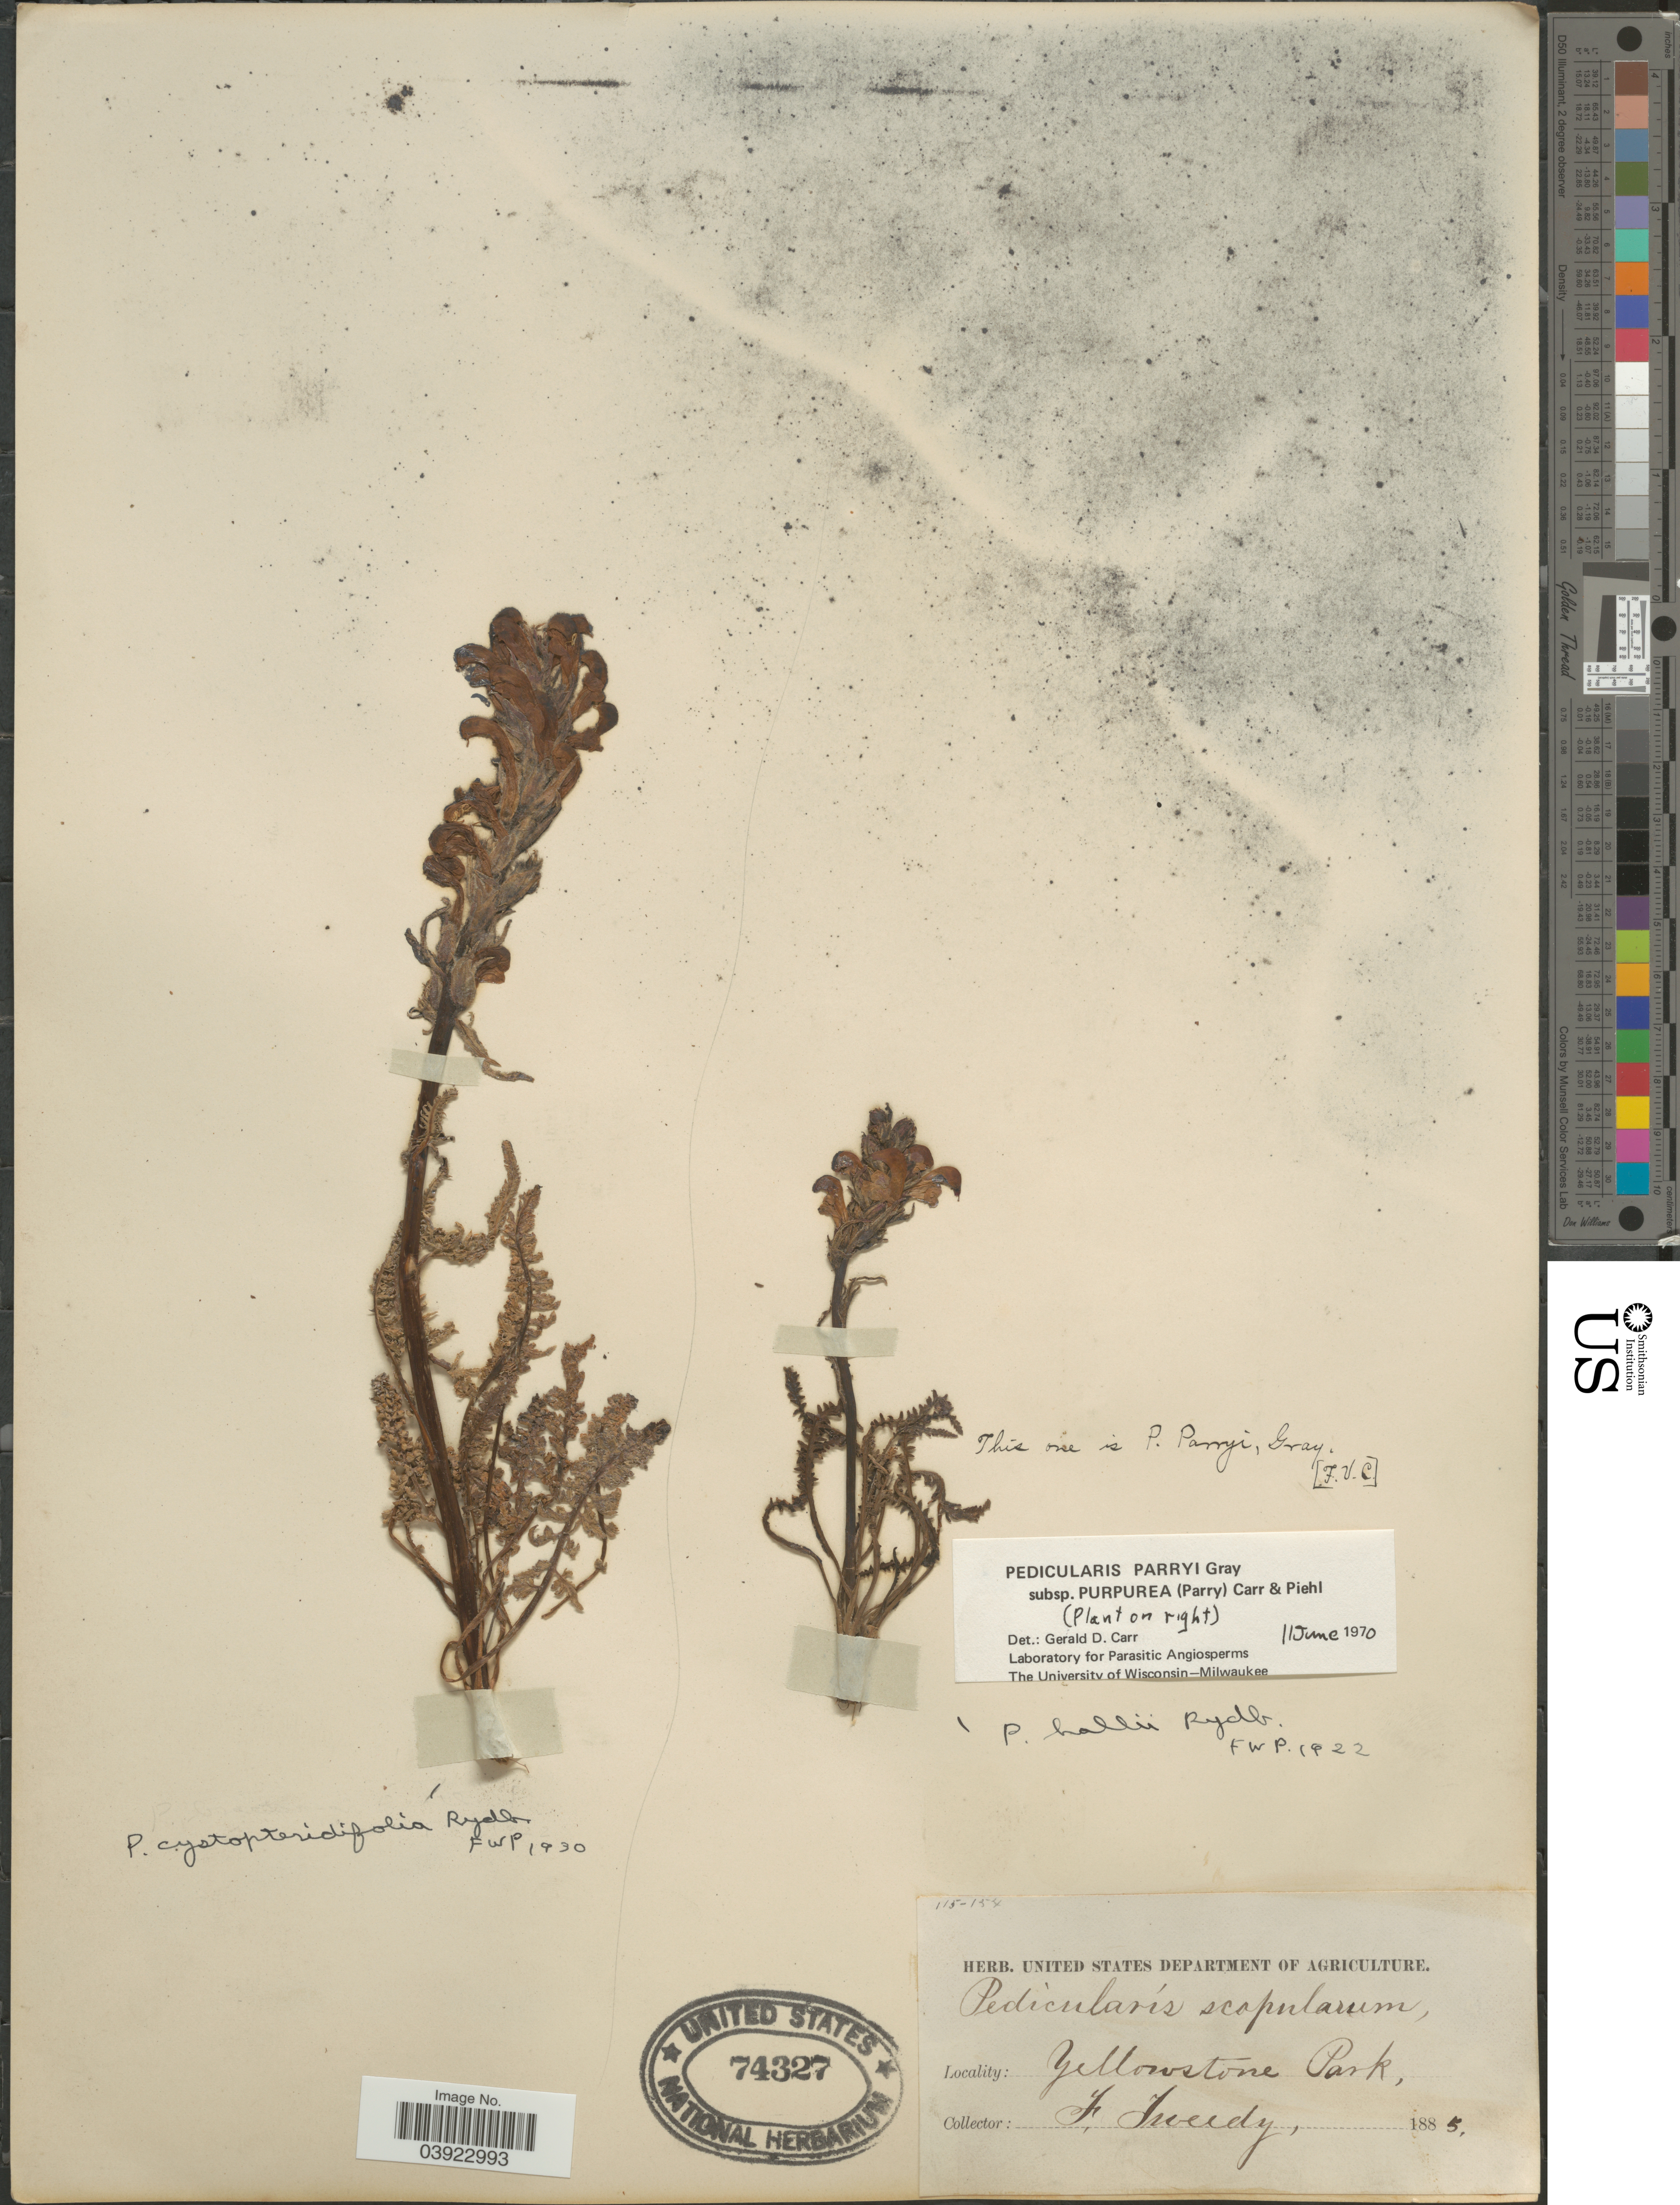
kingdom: Plantae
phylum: Tracheophyta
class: Magnoliopsida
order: Lamiales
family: Orobanchaceae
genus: Pedicularis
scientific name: Pedicularis parryi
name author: A. Gray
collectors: F. Tweedy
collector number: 115-154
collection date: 1885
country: United States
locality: Yellowstone Park.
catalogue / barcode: US 74327